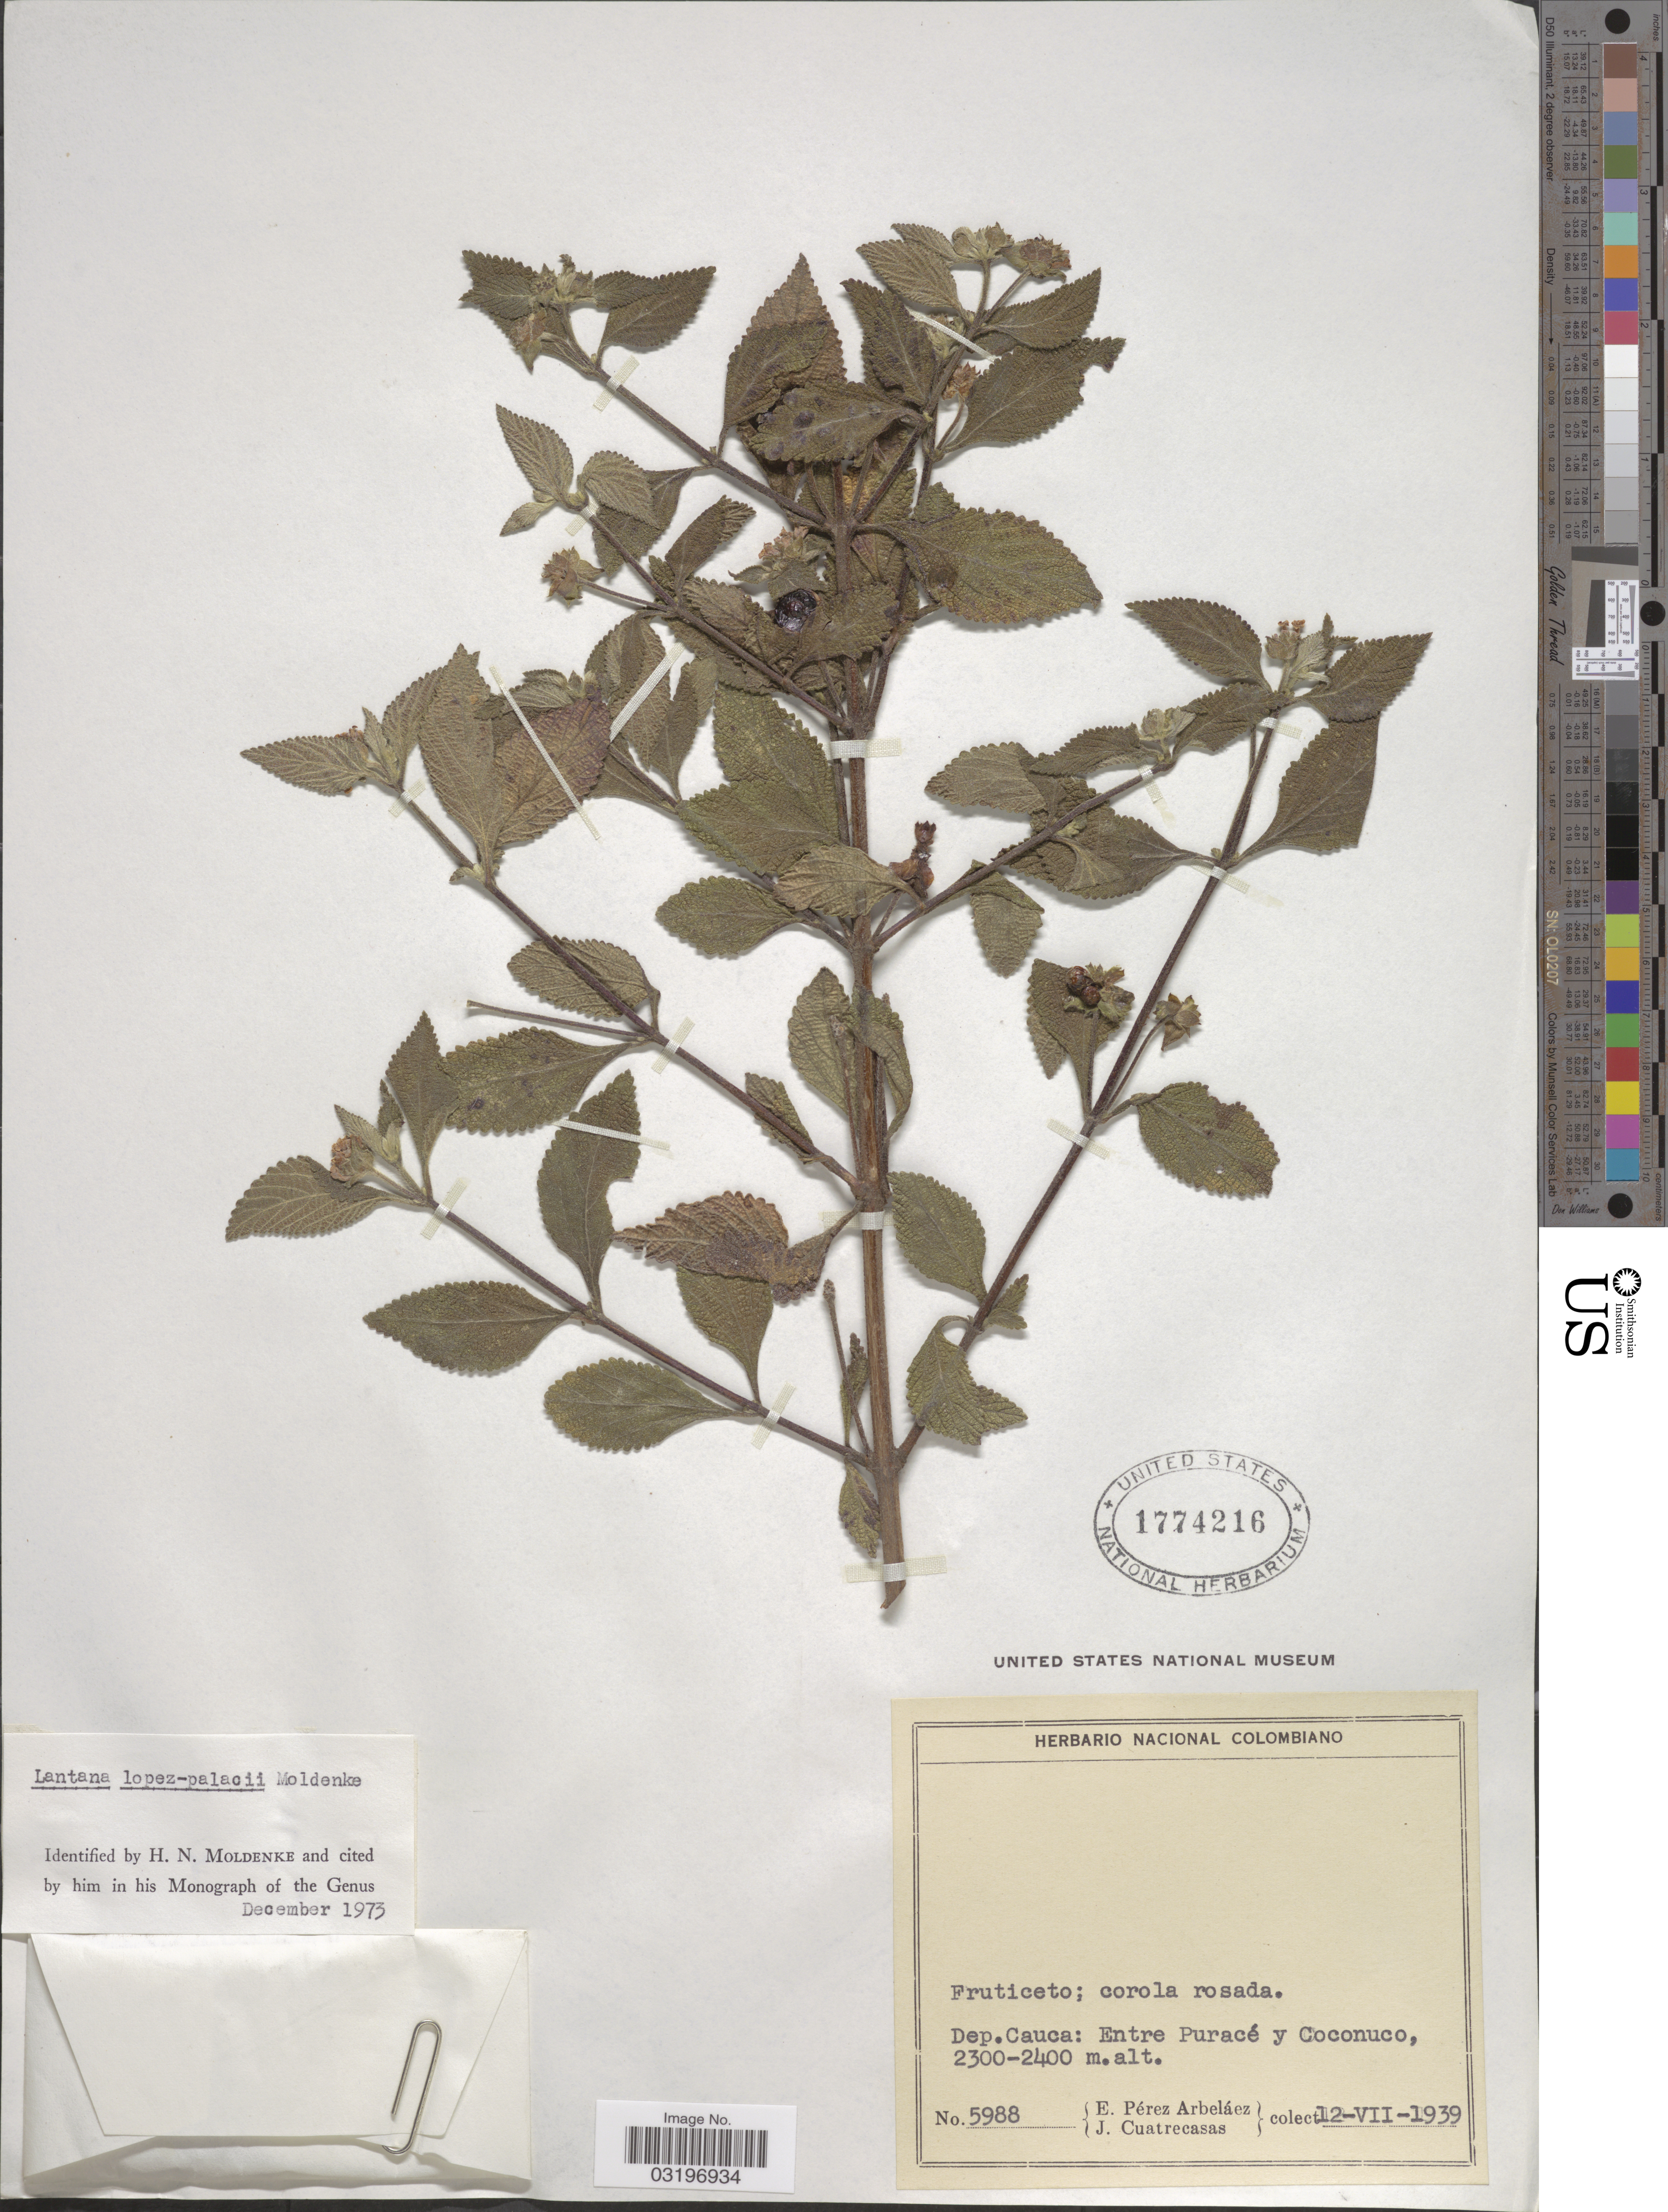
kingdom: Plantae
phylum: Tracheophyta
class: Magnoliopsida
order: Lamiales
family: Verbenaceae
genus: Lantana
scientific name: Lantana lopez-palacii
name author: Moldenke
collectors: E. Pérez Arbeláez & J. Cuatrecasas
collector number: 5988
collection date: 1939-07-12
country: Colombia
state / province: Cauca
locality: Dep. Cauca: Entre Puracé y Coconuco.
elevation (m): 2300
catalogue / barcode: US 1774216